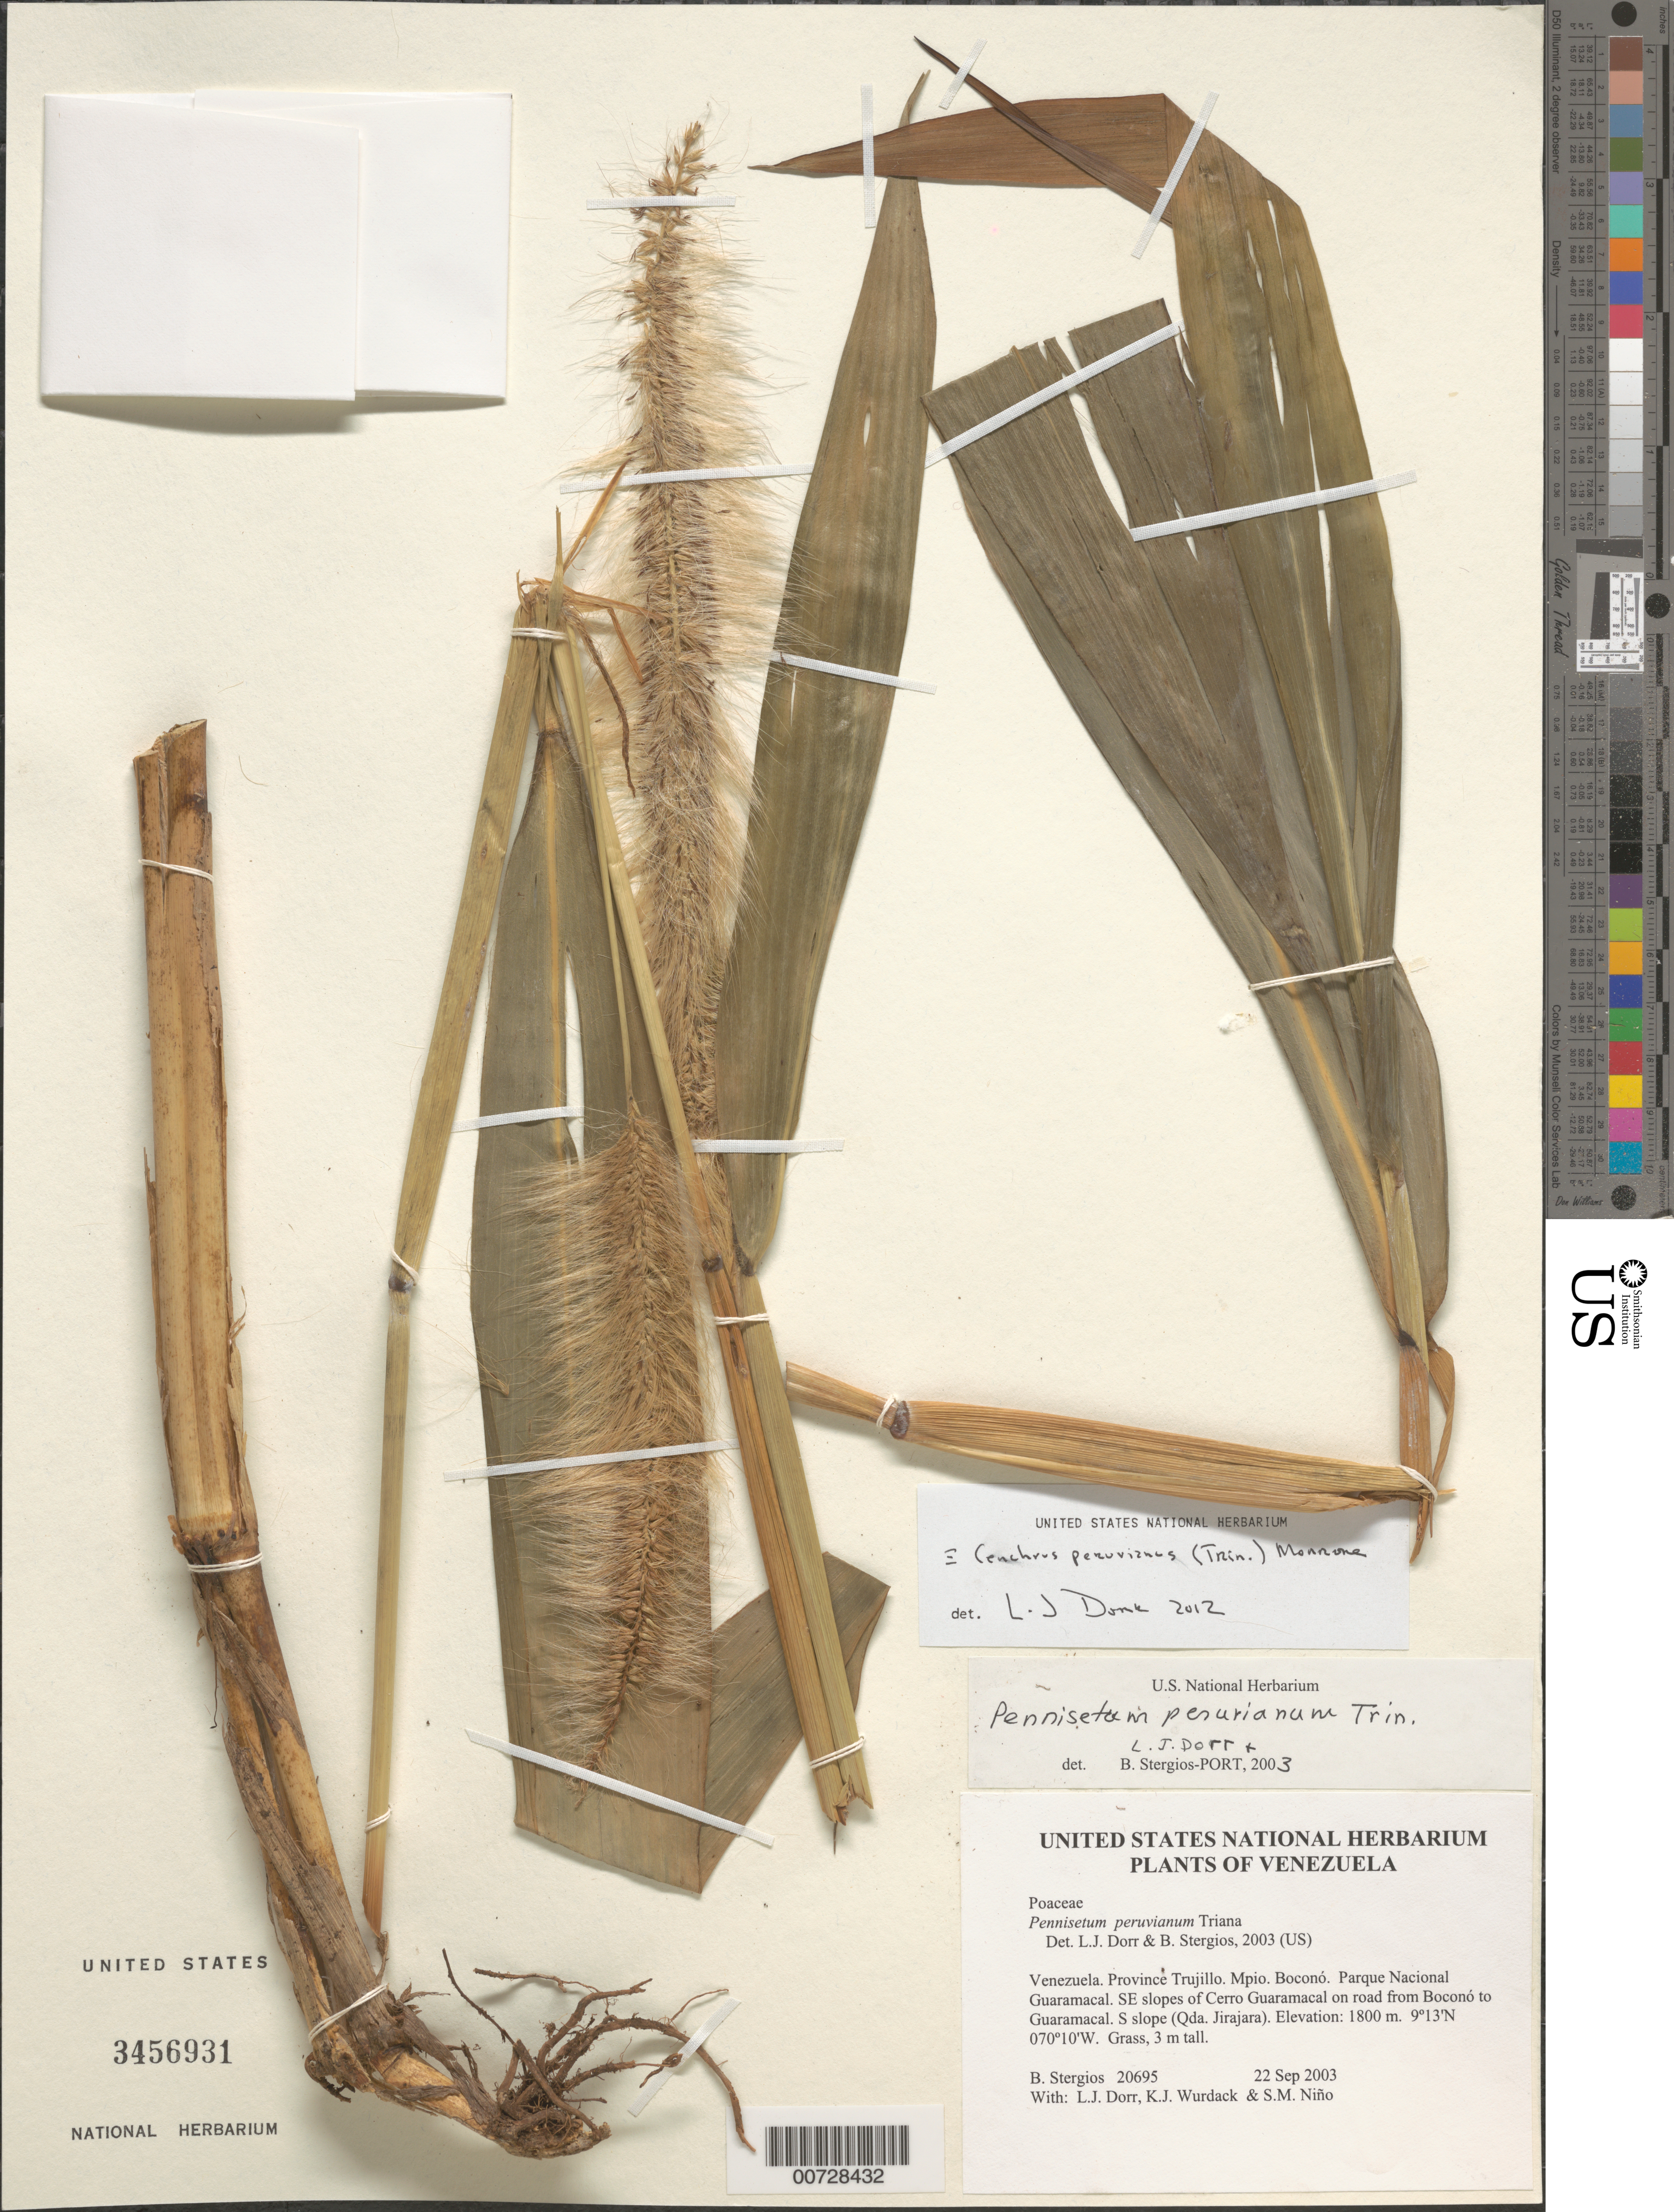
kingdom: Plantae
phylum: Tracheophyta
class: Liliopsida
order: Poales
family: Poaceae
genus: Cenchrus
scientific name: Cenchrus peruvianus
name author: (Trin.) Morrone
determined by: Dorr, L. J., (BOT), Smithsonian Institution - National Museum of Natural History (UNITED STATES)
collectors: B. G. Stergios, L. J. Dorr, K. Wurdack & S. M. Niño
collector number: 20695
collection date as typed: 22 Sep 2003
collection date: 2003-09-22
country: Venezuela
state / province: Trujillo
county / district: Boconó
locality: Parque Nacional Guaramacal. SE slopes of Cerro Guaramacal on road from Boconó to Guaramacal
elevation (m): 1800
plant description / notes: K, MO, PORT, US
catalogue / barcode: US 3456931